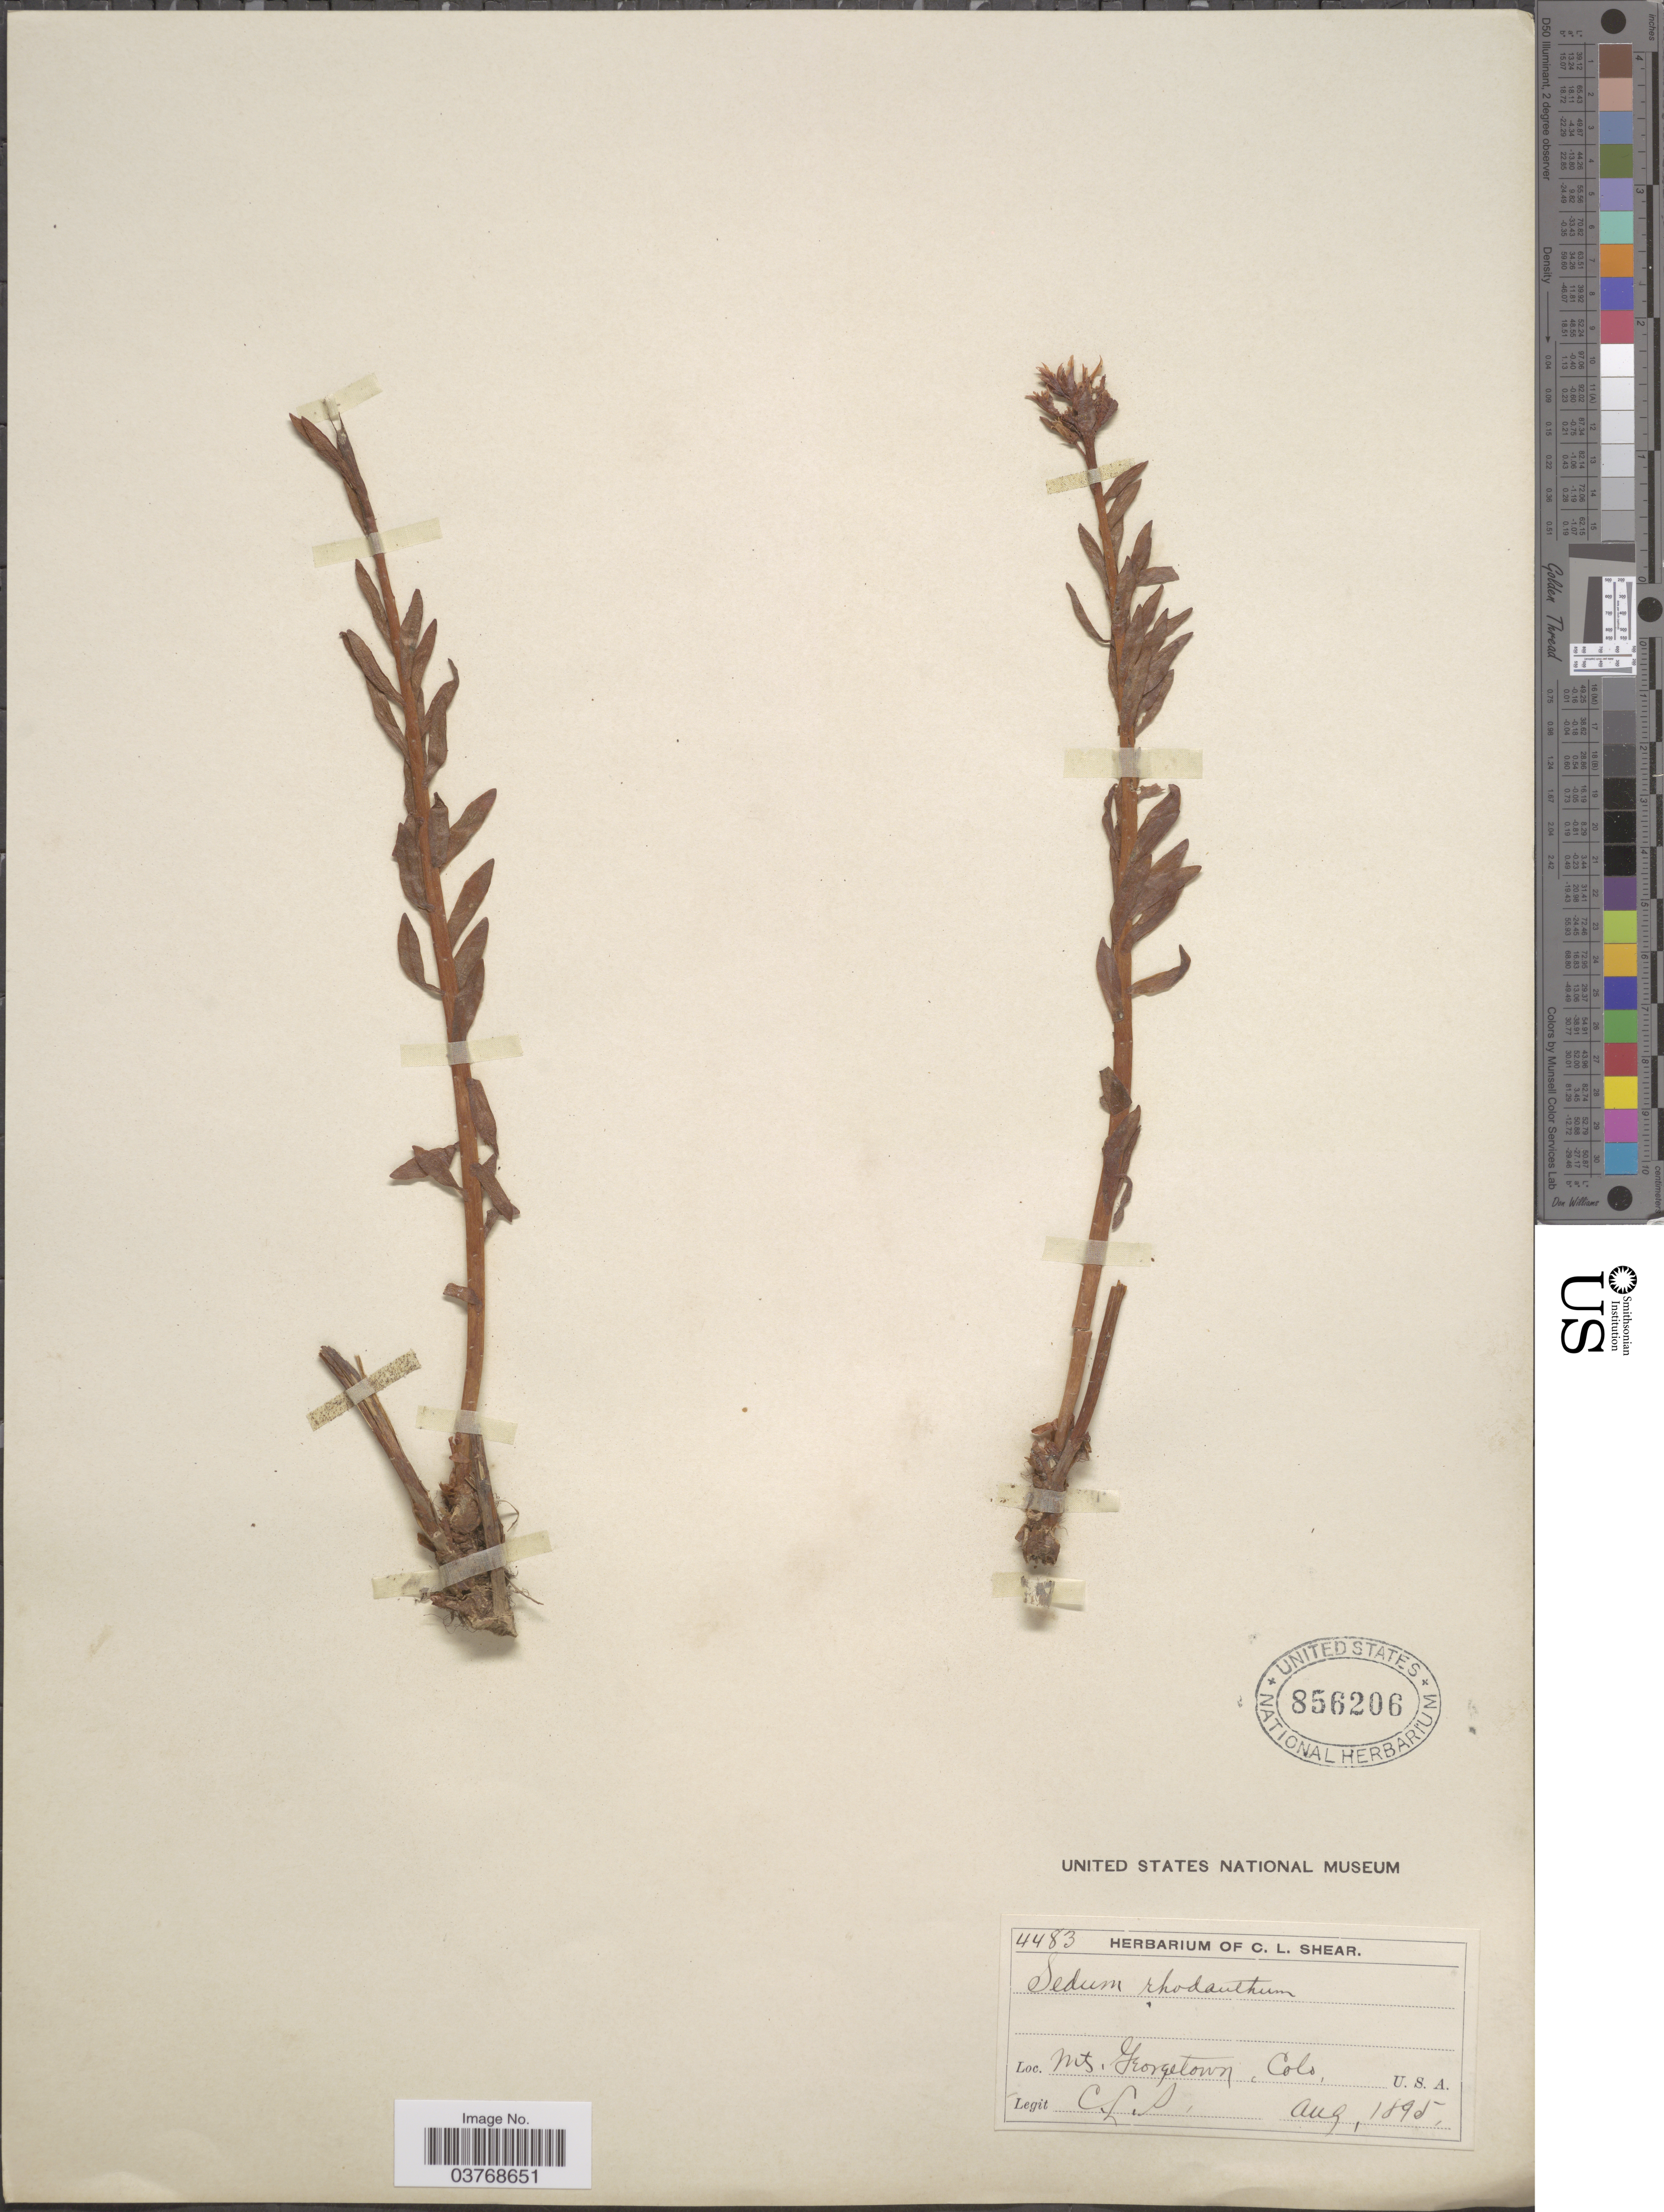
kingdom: Plantae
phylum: Tracheophyta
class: Magnoliopsida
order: Saxifragales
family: Crassulaceae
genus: Rhodiola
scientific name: Rhodiola rhodantha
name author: (A. Gray) H. Jacobsen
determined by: Strong, Mark T., (BOT), Smithsonian Institution - National Museum of Natural History (UNITED STATES)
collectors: C. L. Shear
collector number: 4483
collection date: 1895-08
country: United States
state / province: Colorado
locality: Mts. Georgetown.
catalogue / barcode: US 856206